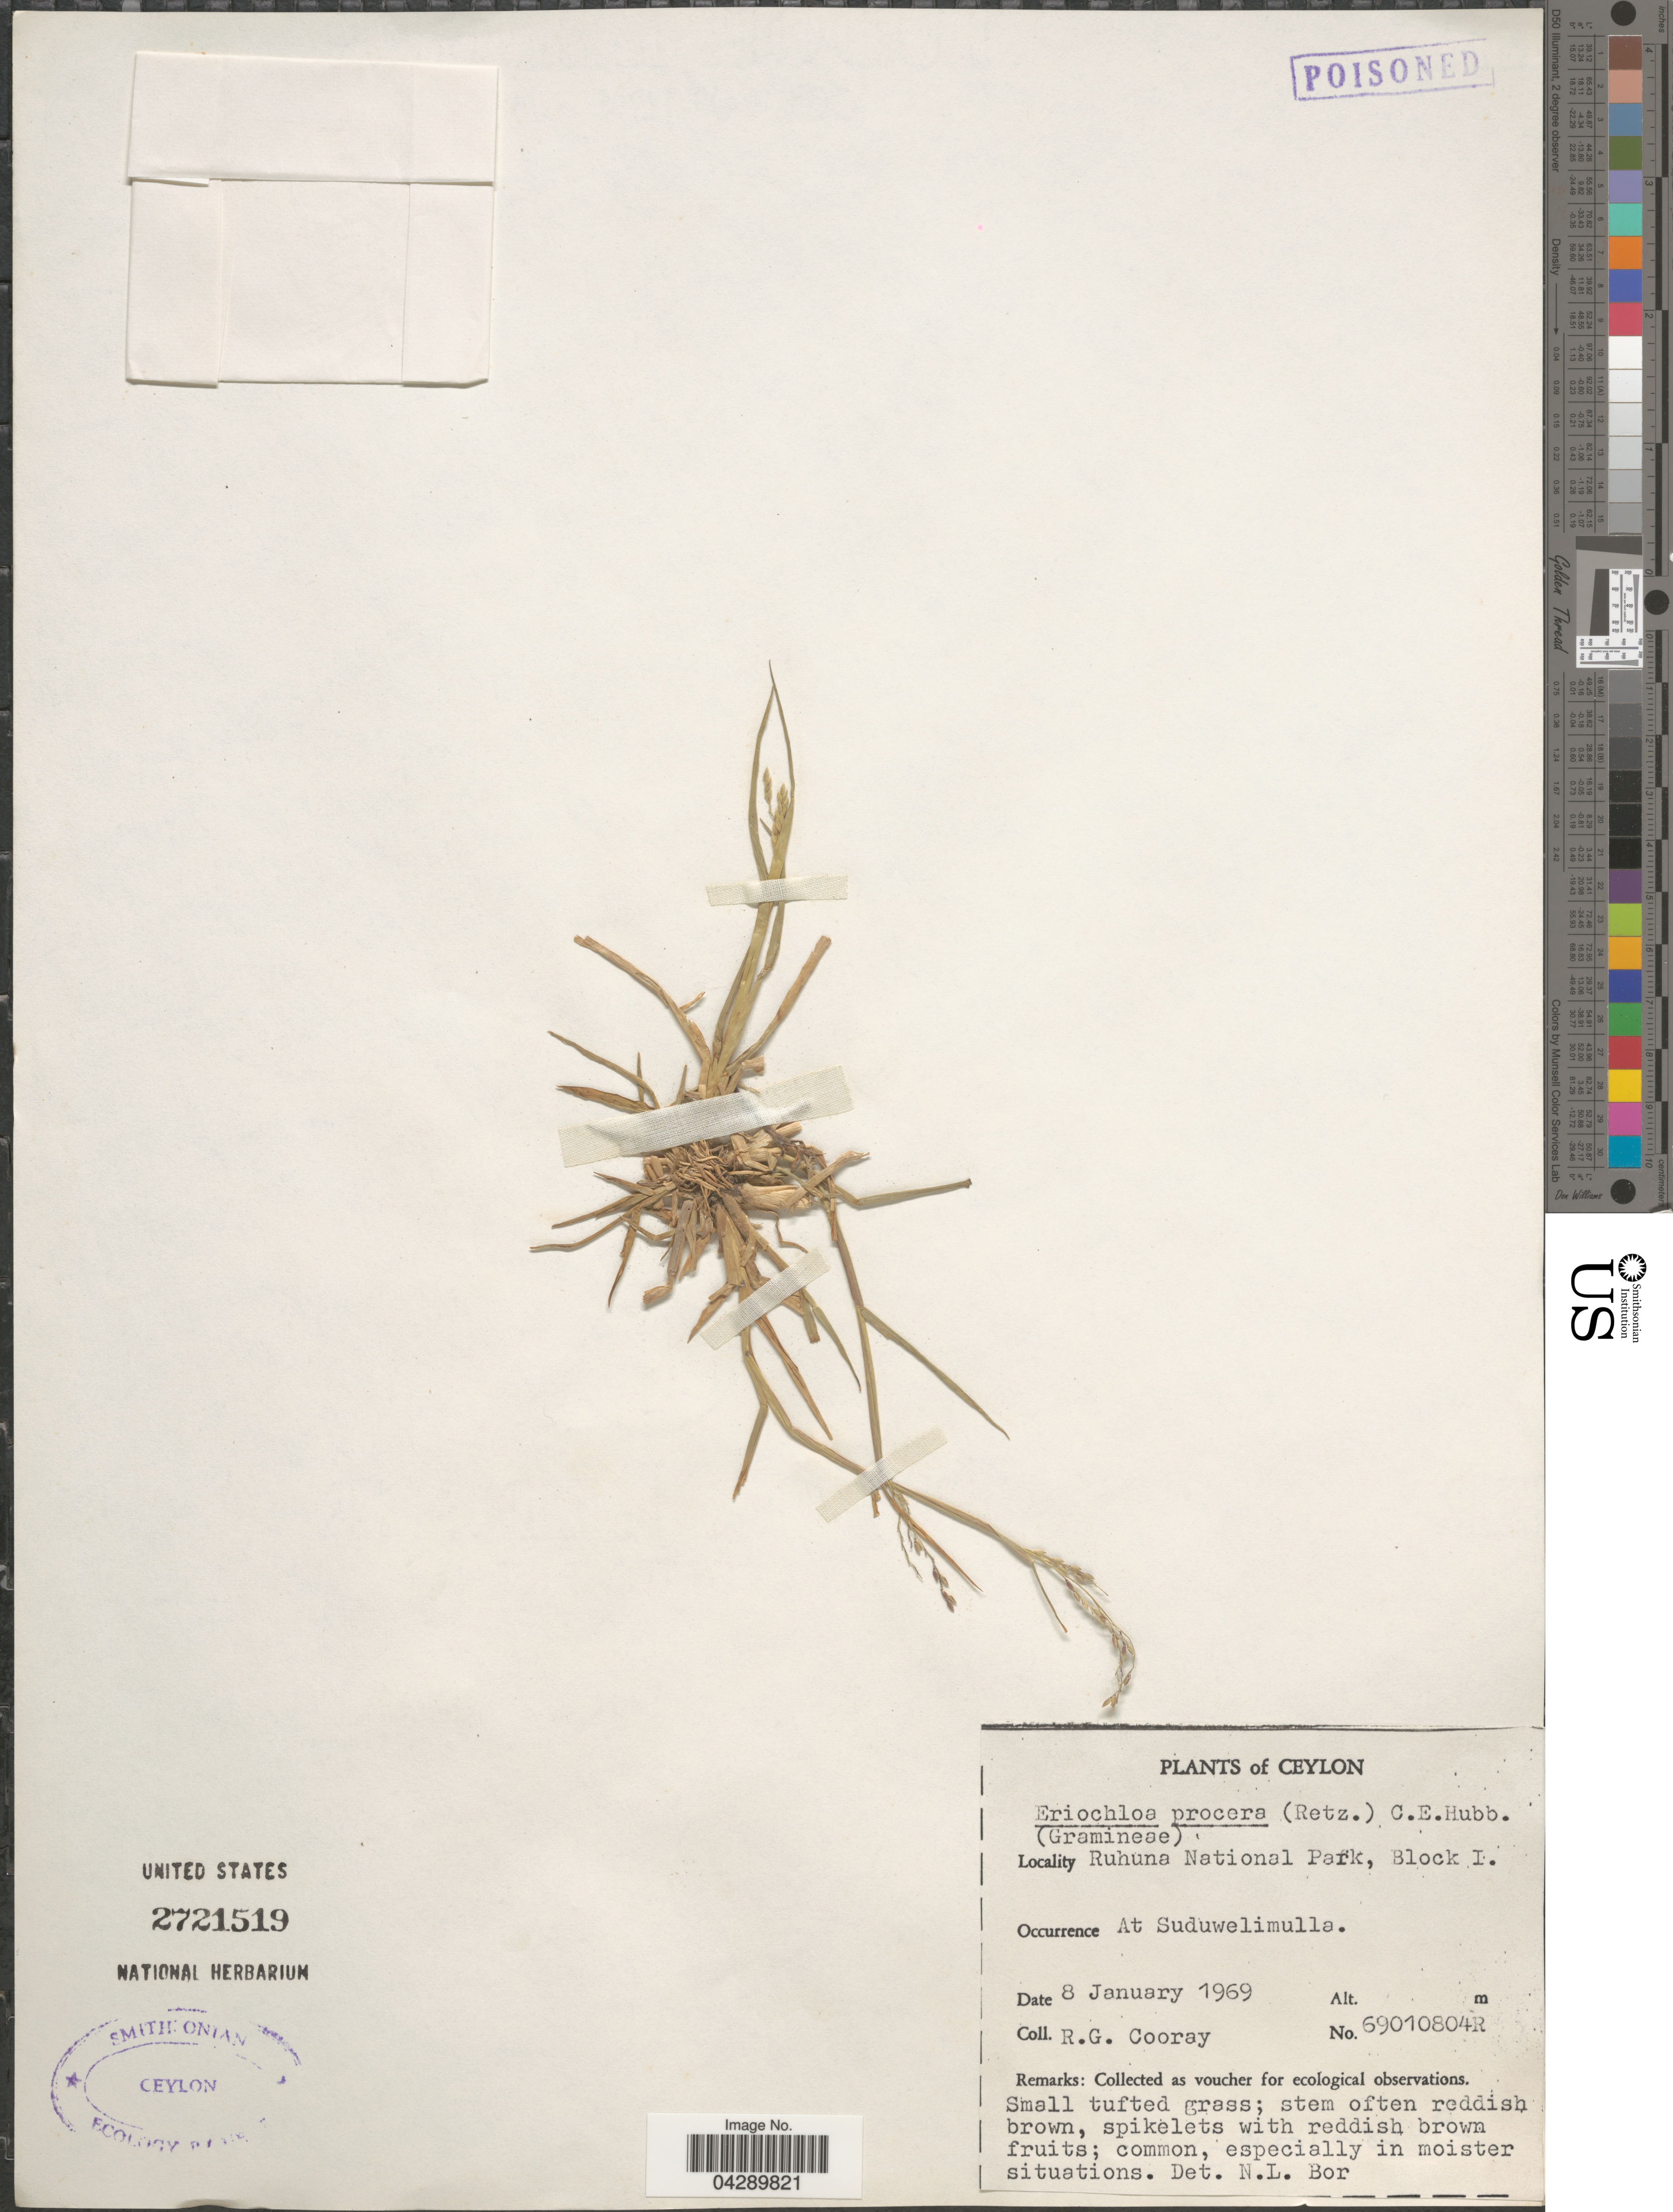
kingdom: Plantae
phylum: Tracheophyta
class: Liliopsida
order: Poales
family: Poaceae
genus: Eriochloa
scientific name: Eriochloa procera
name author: (Retz.) C.E. Hubb.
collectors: R. Cooray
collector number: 69010804R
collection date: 1969-01-08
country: Sri Lanka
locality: Ceylon. Ruhuna National Park, Block I. At Suduwelimulla.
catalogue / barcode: US 2721519